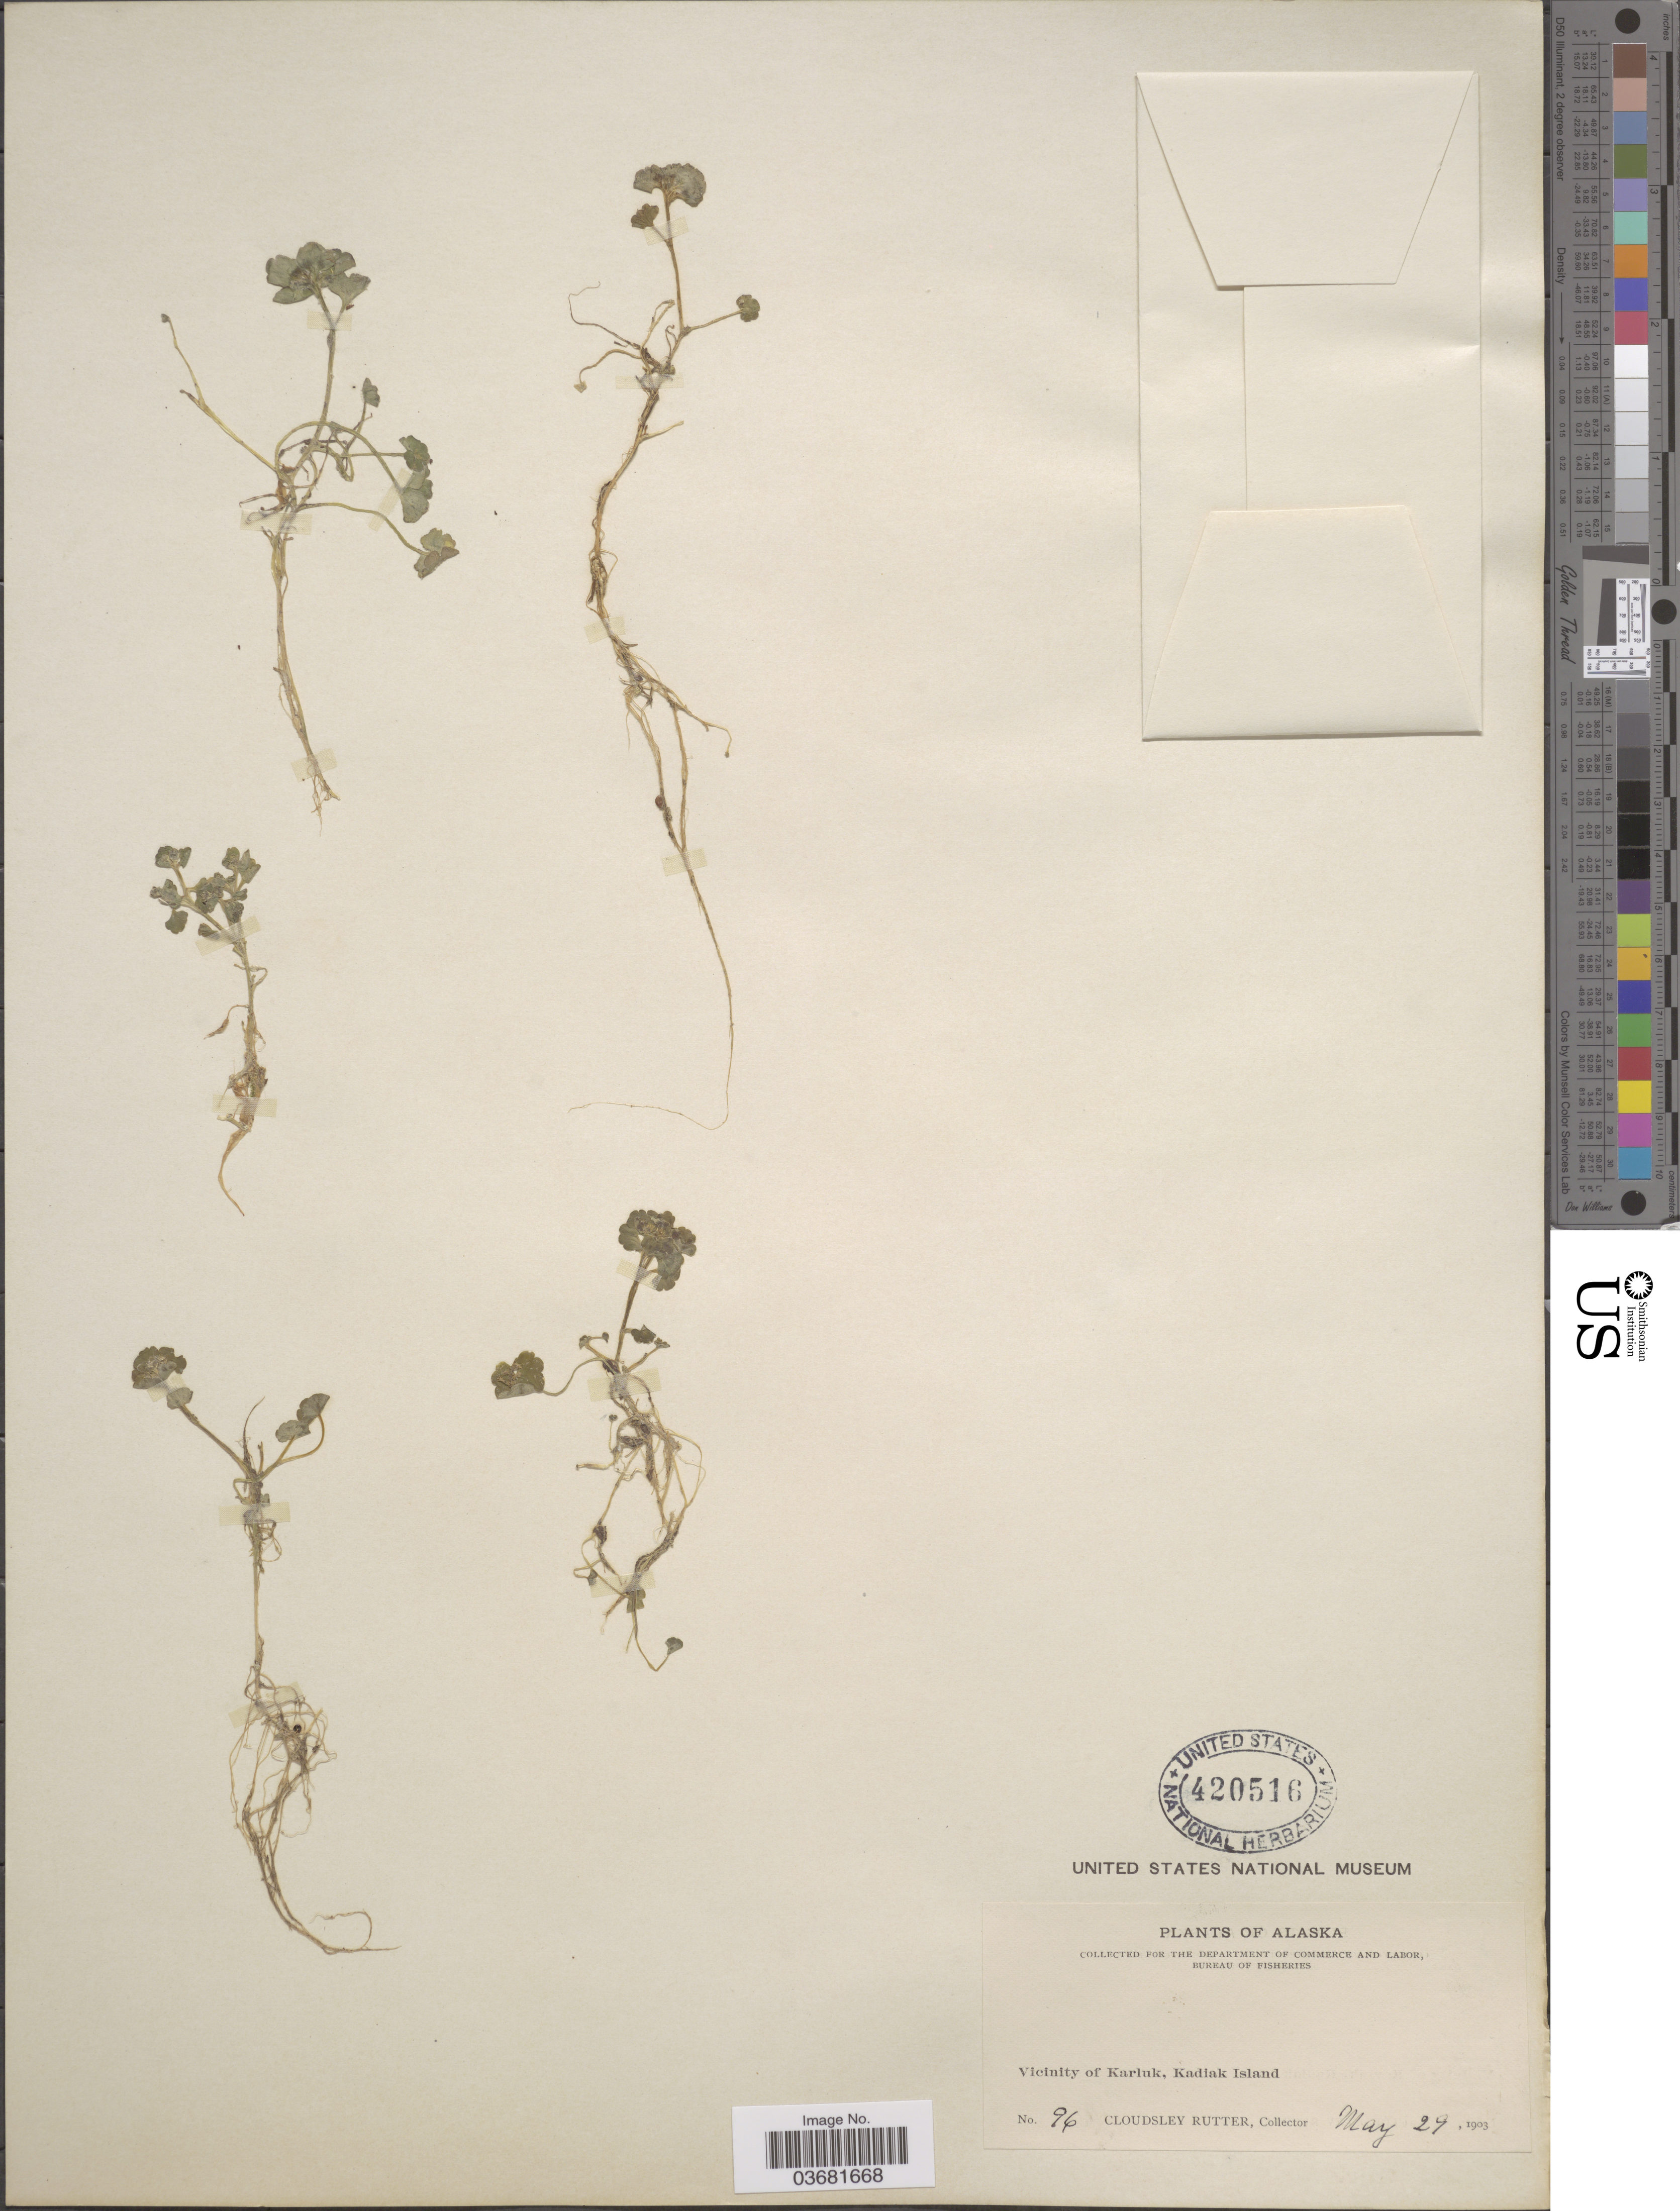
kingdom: Plantae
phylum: Tracheophyta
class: Magnoliopsida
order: Saxifragales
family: Saxifragaceae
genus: Chrysosplenium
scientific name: Chrysosplenium tetrandrum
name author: (N. Lund) Th. Fr.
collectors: C. Rutter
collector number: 96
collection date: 1903-05-29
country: United States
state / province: Alaska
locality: Vicinity of Kariuk, Kadiak Island.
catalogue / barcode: US 420516